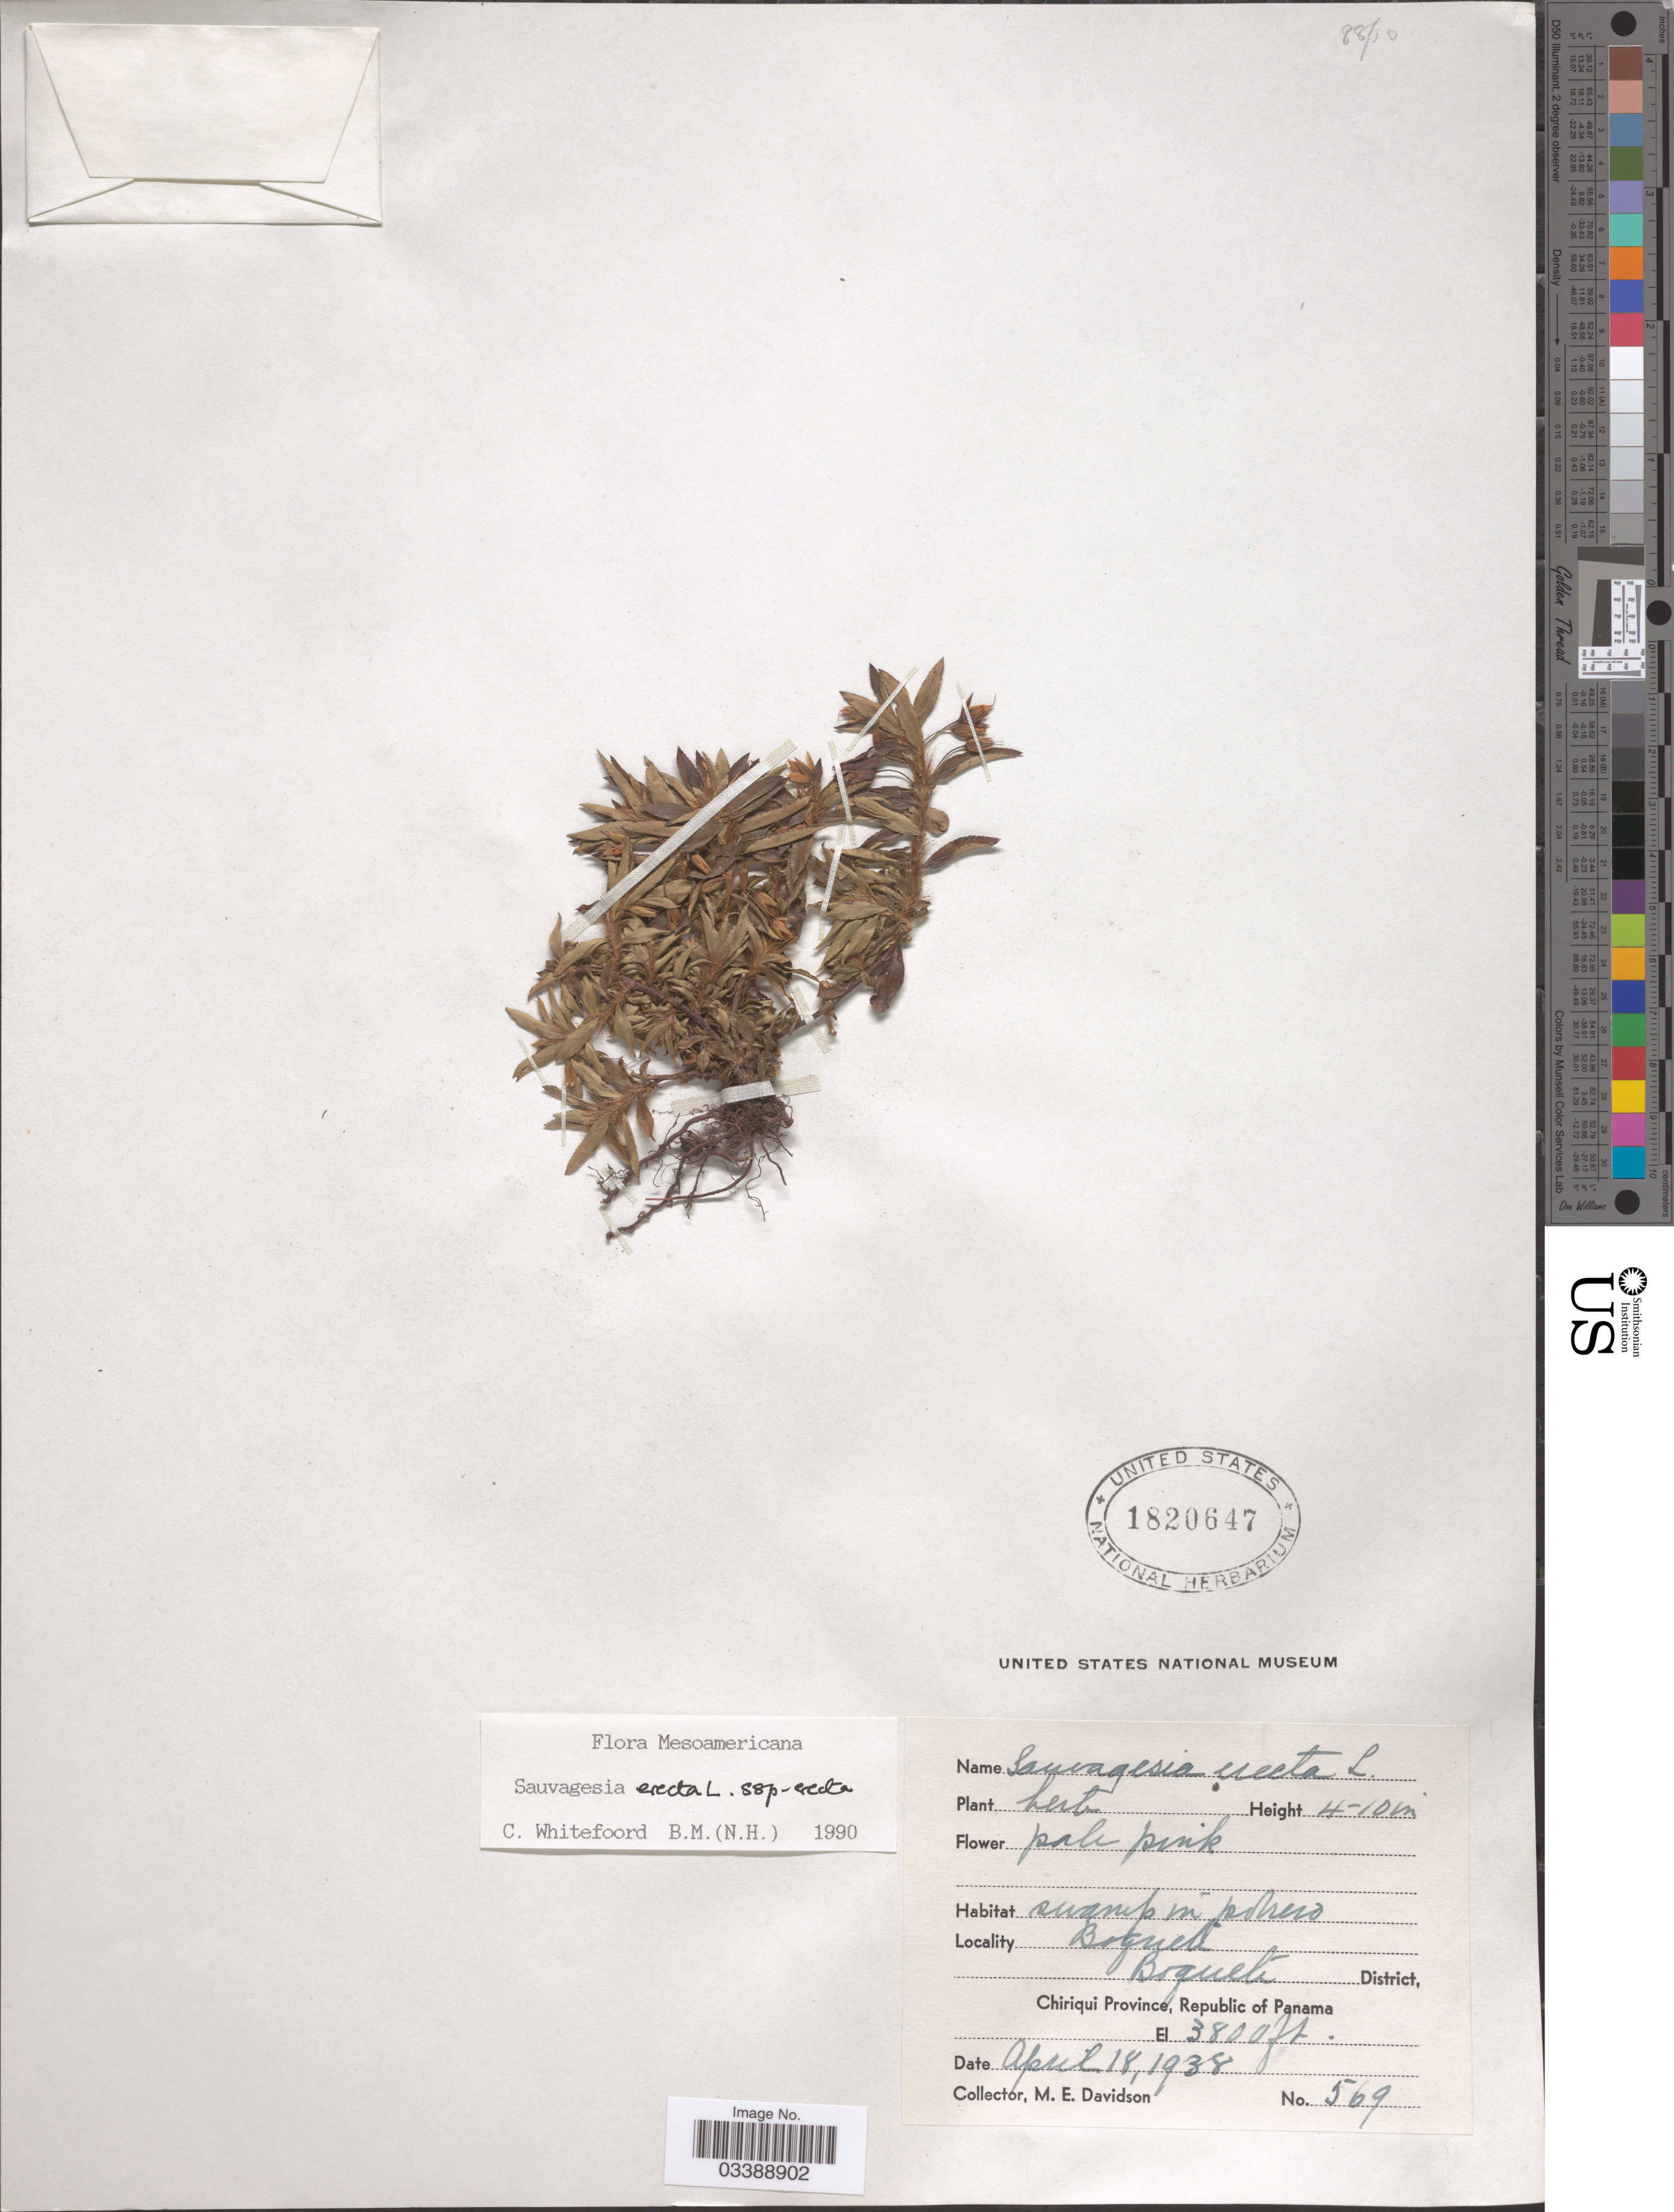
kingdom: Plantae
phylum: Tracheophyta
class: Magnoliopsida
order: Malpighiales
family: Ochnaceae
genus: Sauvagesia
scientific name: Sauvagesia erecta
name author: L.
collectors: M. E. Davidson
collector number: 569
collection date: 1938-04-18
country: Panama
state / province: Chiriqui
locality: Boquete, Boquete District. Republic of Panama.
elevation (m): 1158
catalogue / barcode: US 1820647